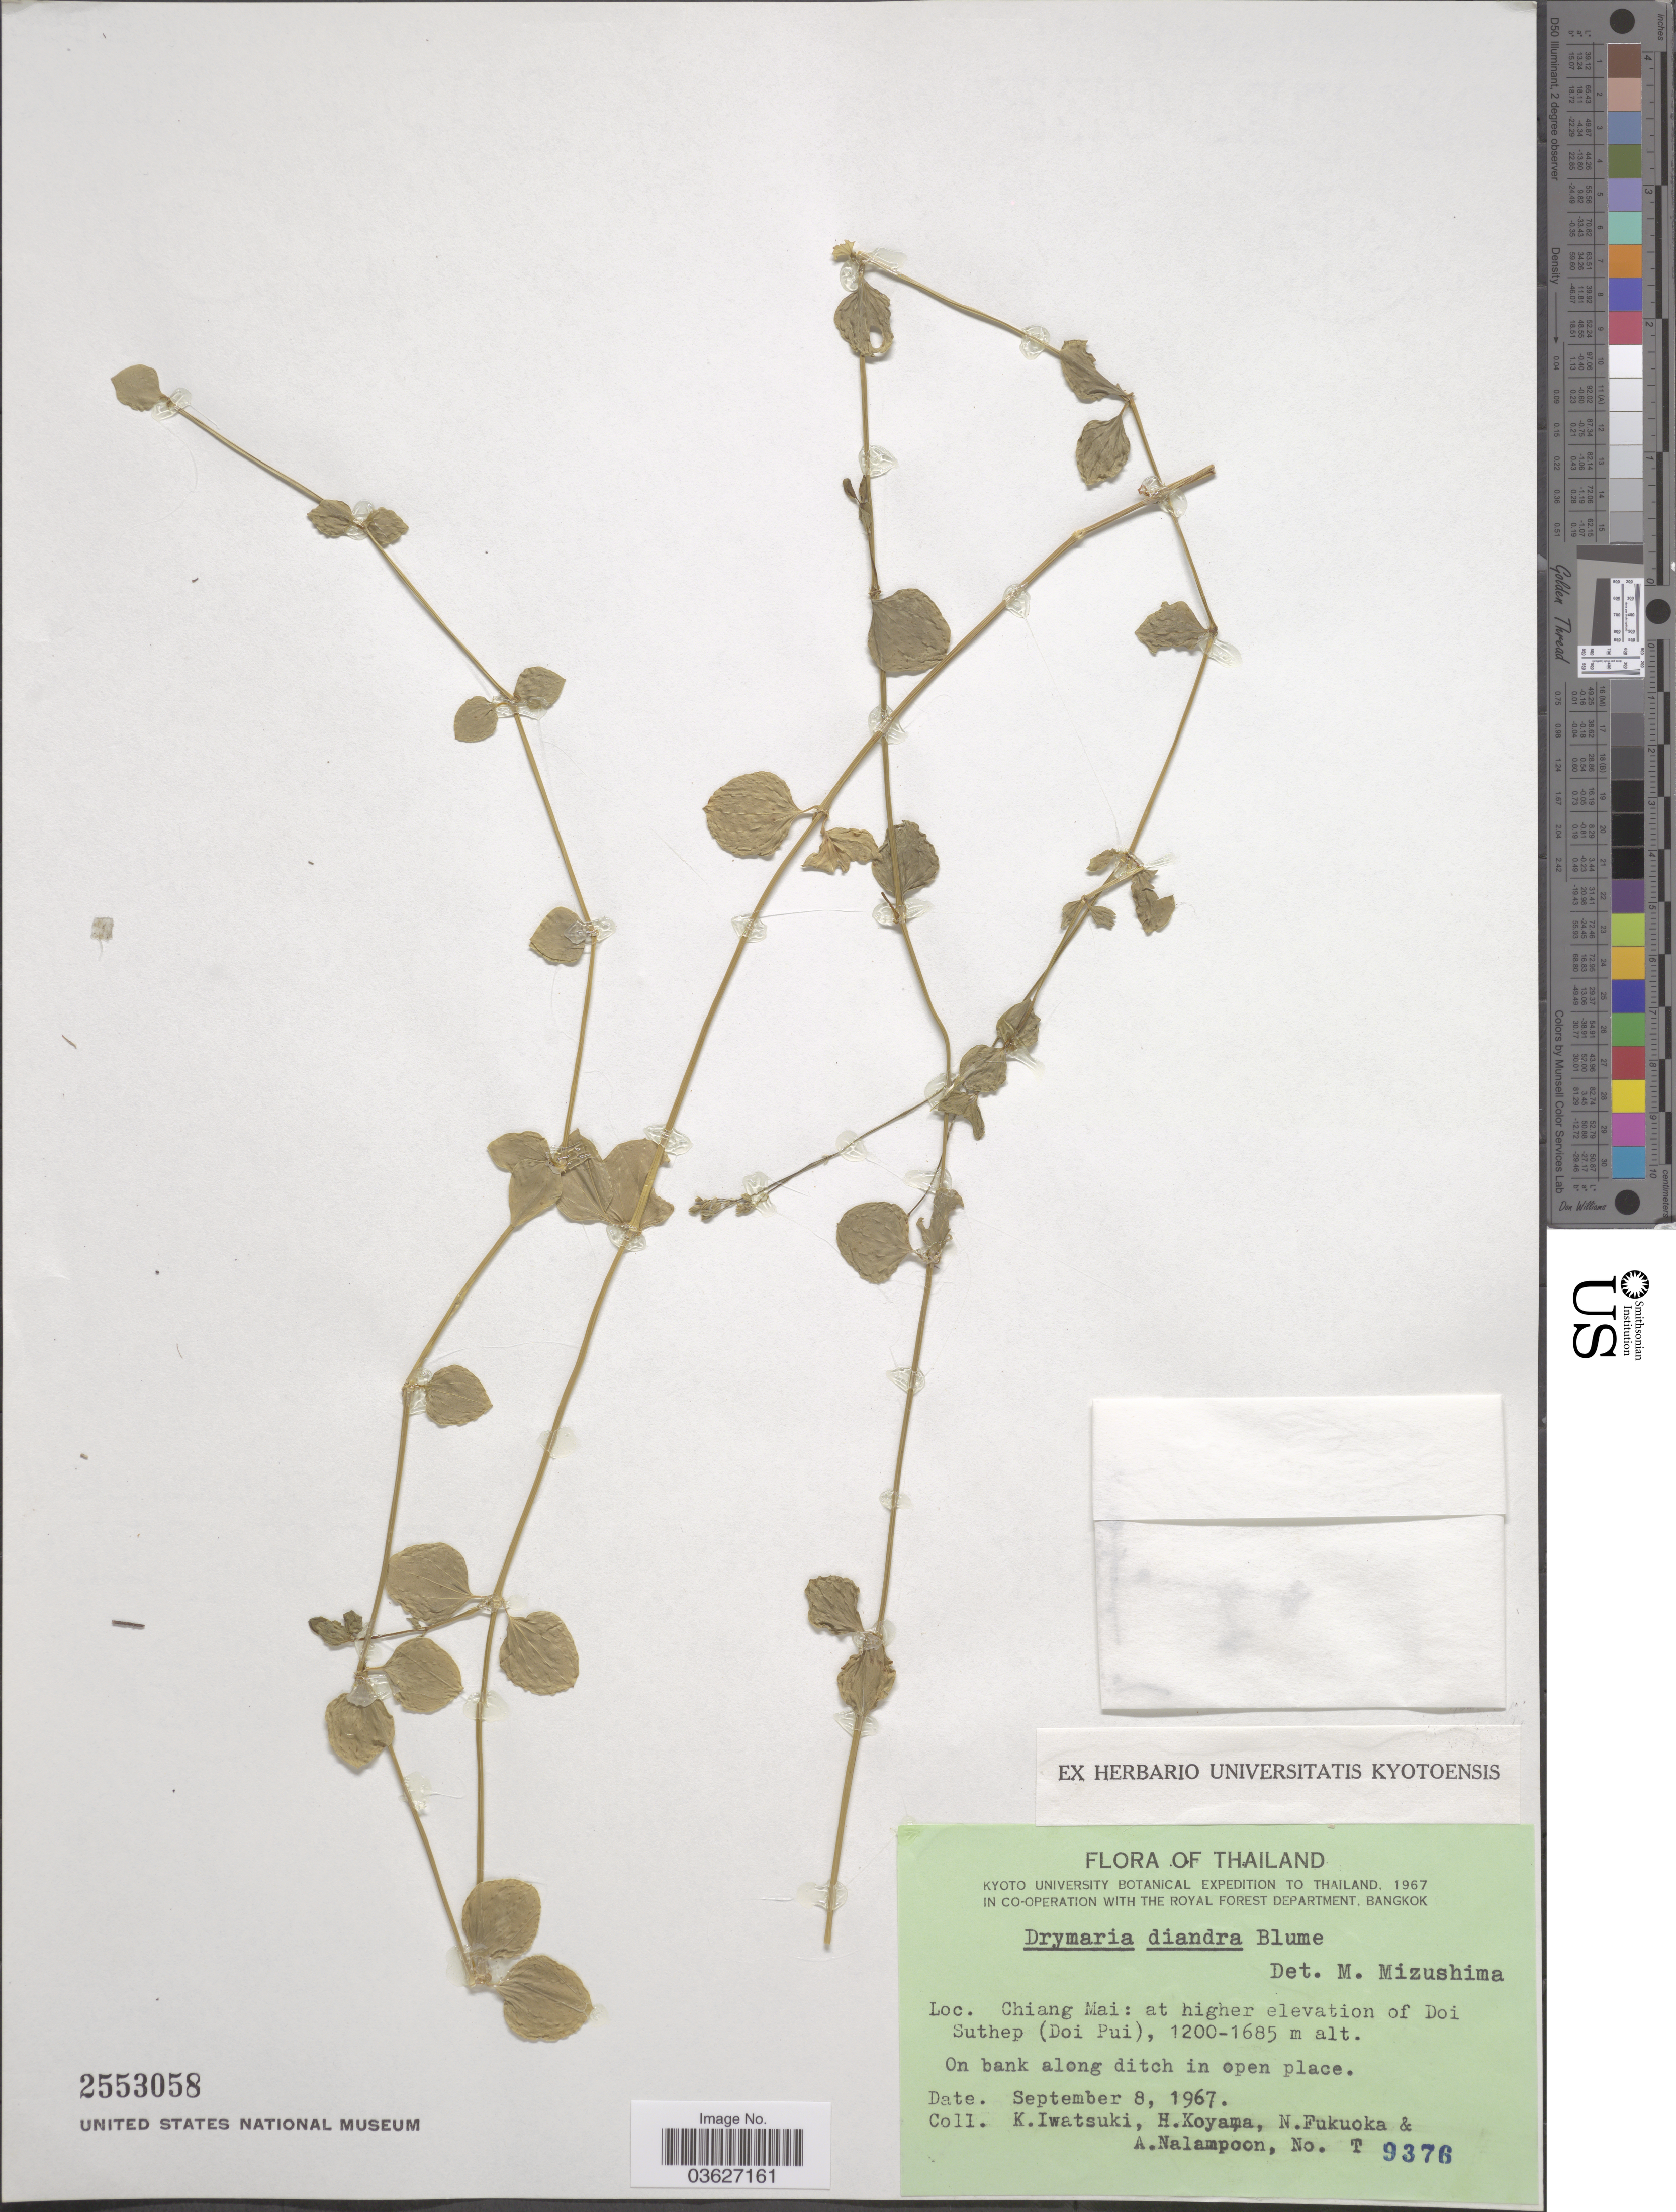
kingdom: Plantae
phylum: Tracheophyta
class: Magnoliopsida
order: Caryophyllales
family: Caryophyllaceae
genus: Drymaria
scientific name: Drymaria diandra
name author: Blume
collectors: K. Iwatsuki, H. Koyama, N. Fukuoka & A. Nalampoon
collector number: T9376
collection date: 1967-09-08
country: Thailand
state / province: Chiang Mai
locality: At higher elevation of Doi Suthep (Doi Pui).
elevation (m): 1200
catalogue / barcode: US 2553058